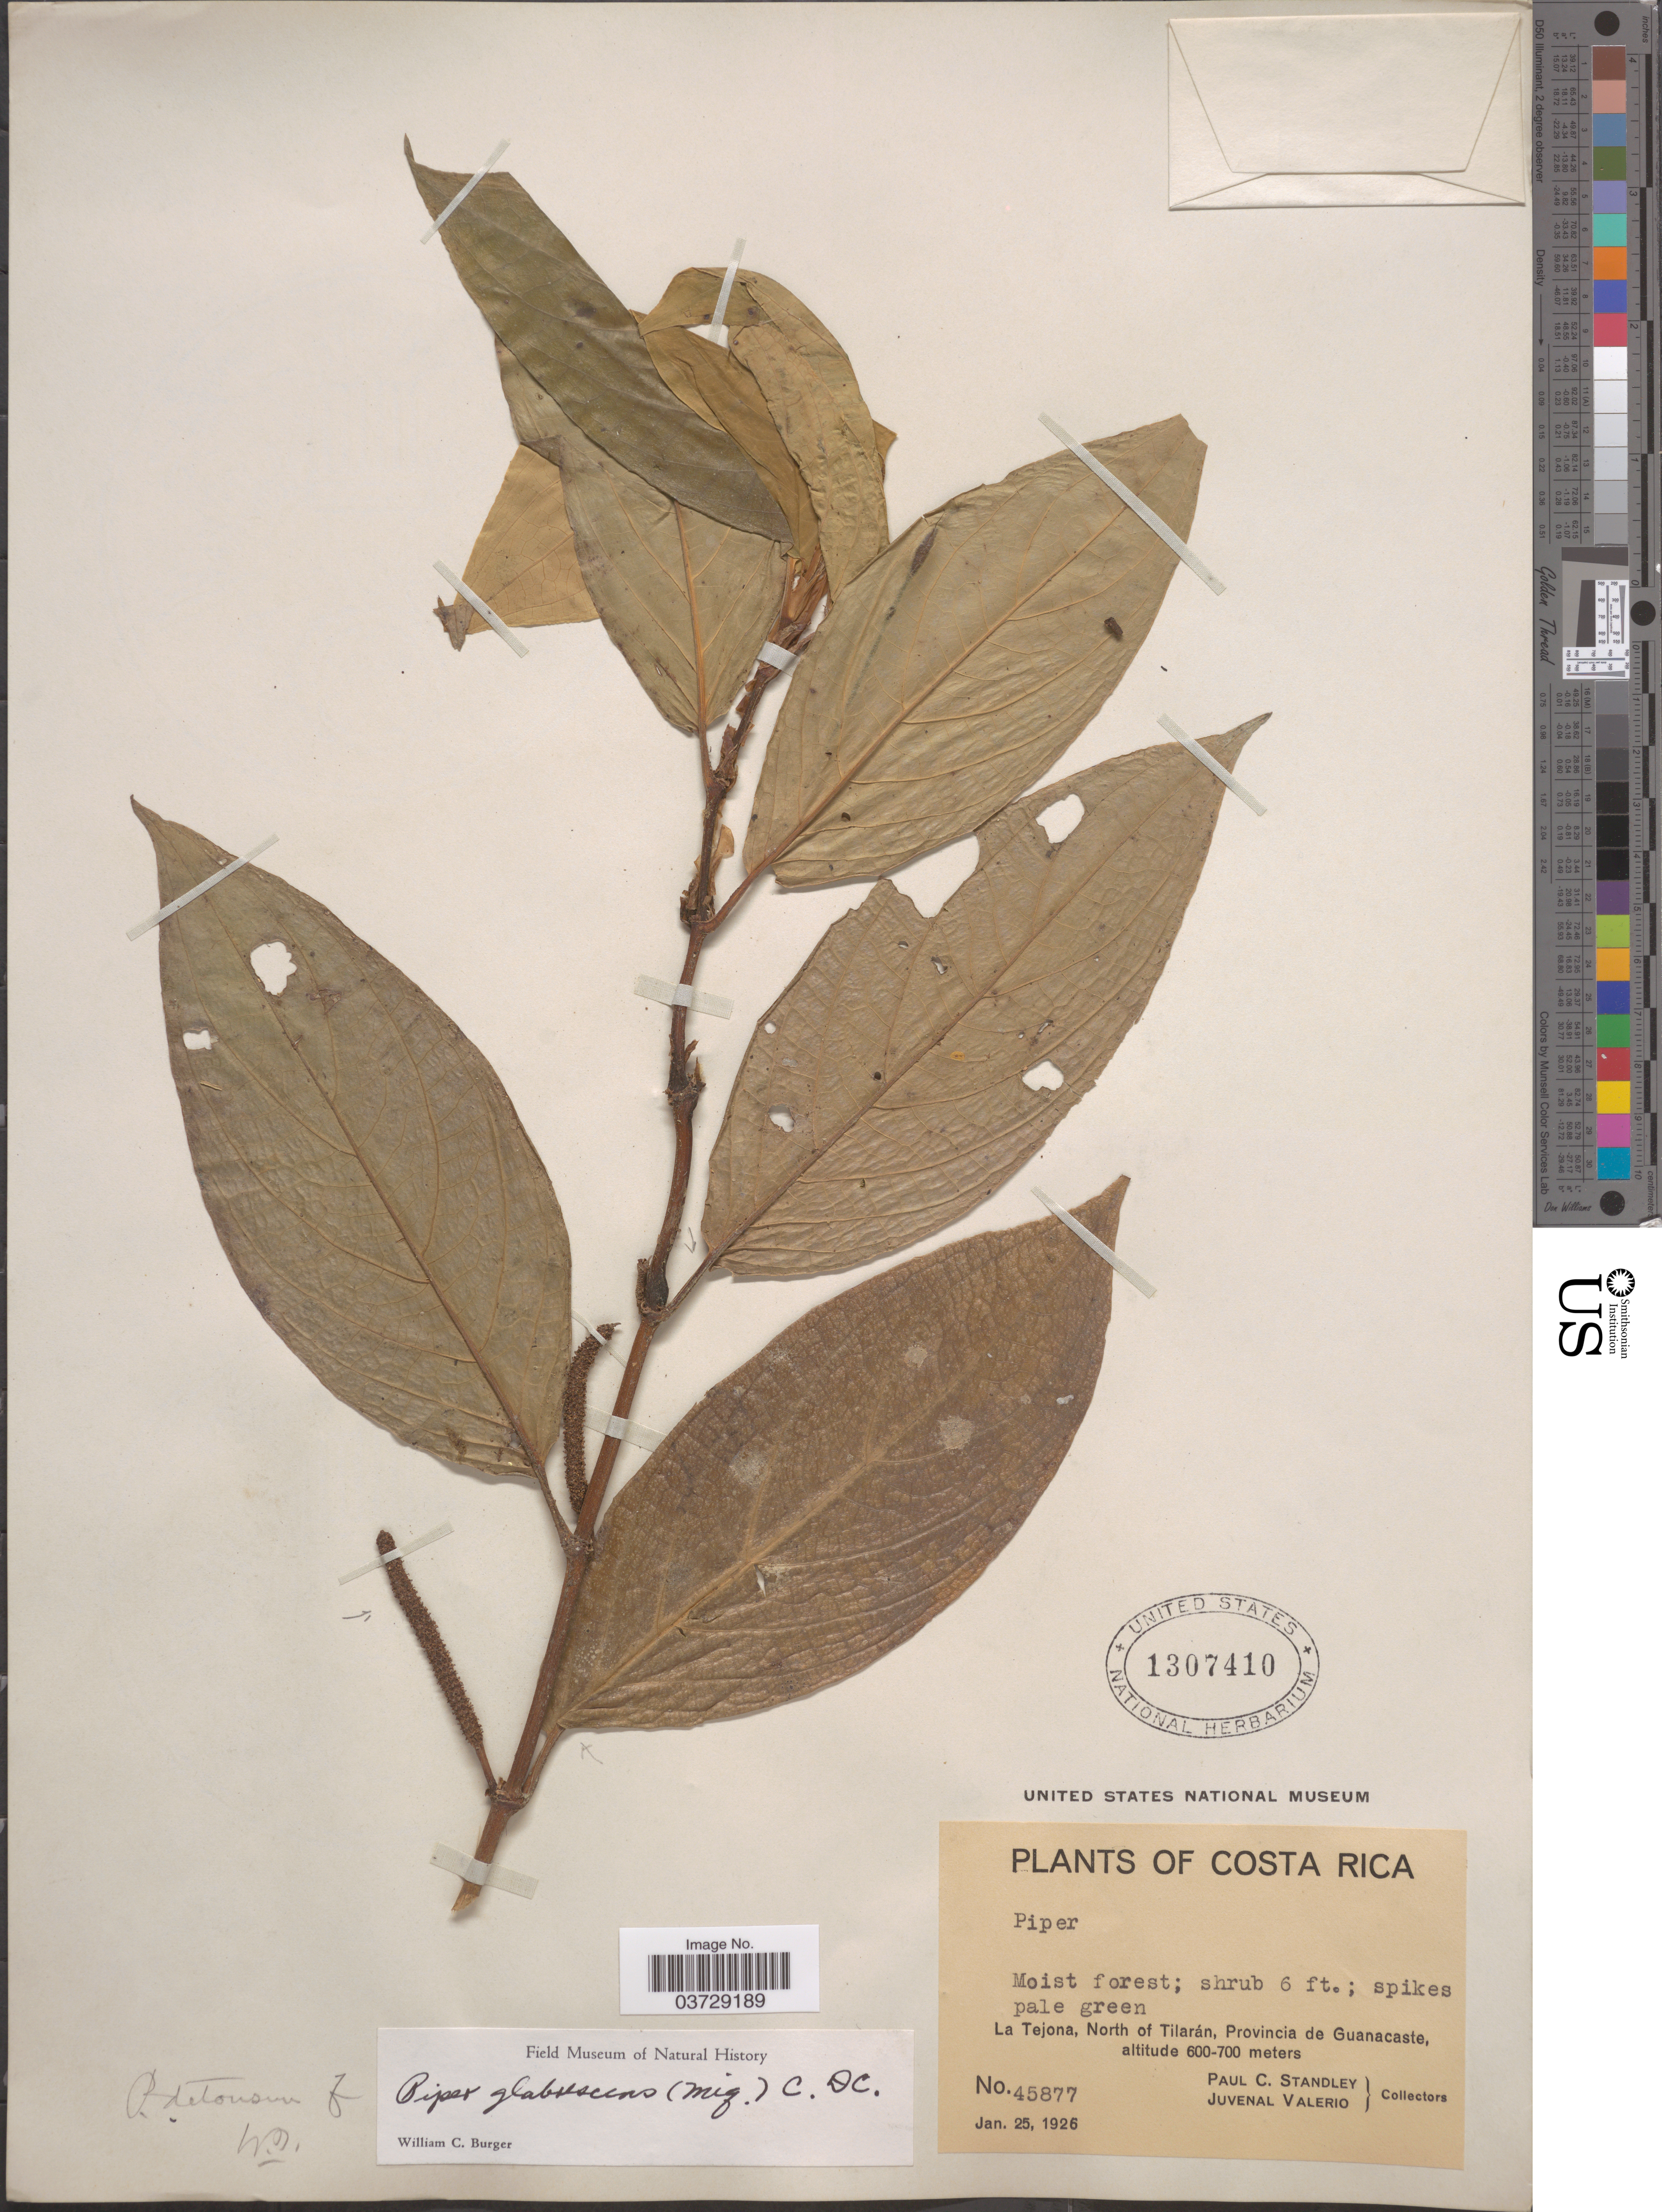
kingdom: Plantae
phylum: Tracheophyta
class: Magnoliopsida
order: Piperales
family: Piperaceae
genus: Piper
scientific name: Piper glabrescens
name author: (Miq.) C. DC.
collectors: P. C. Standley & J. Valerio R.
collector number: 45877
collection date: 1926-01-25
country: Costa Rica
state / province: Guanacaste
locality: La Tejona, North of Tilarán.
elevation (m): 600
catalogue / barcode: US 1307410